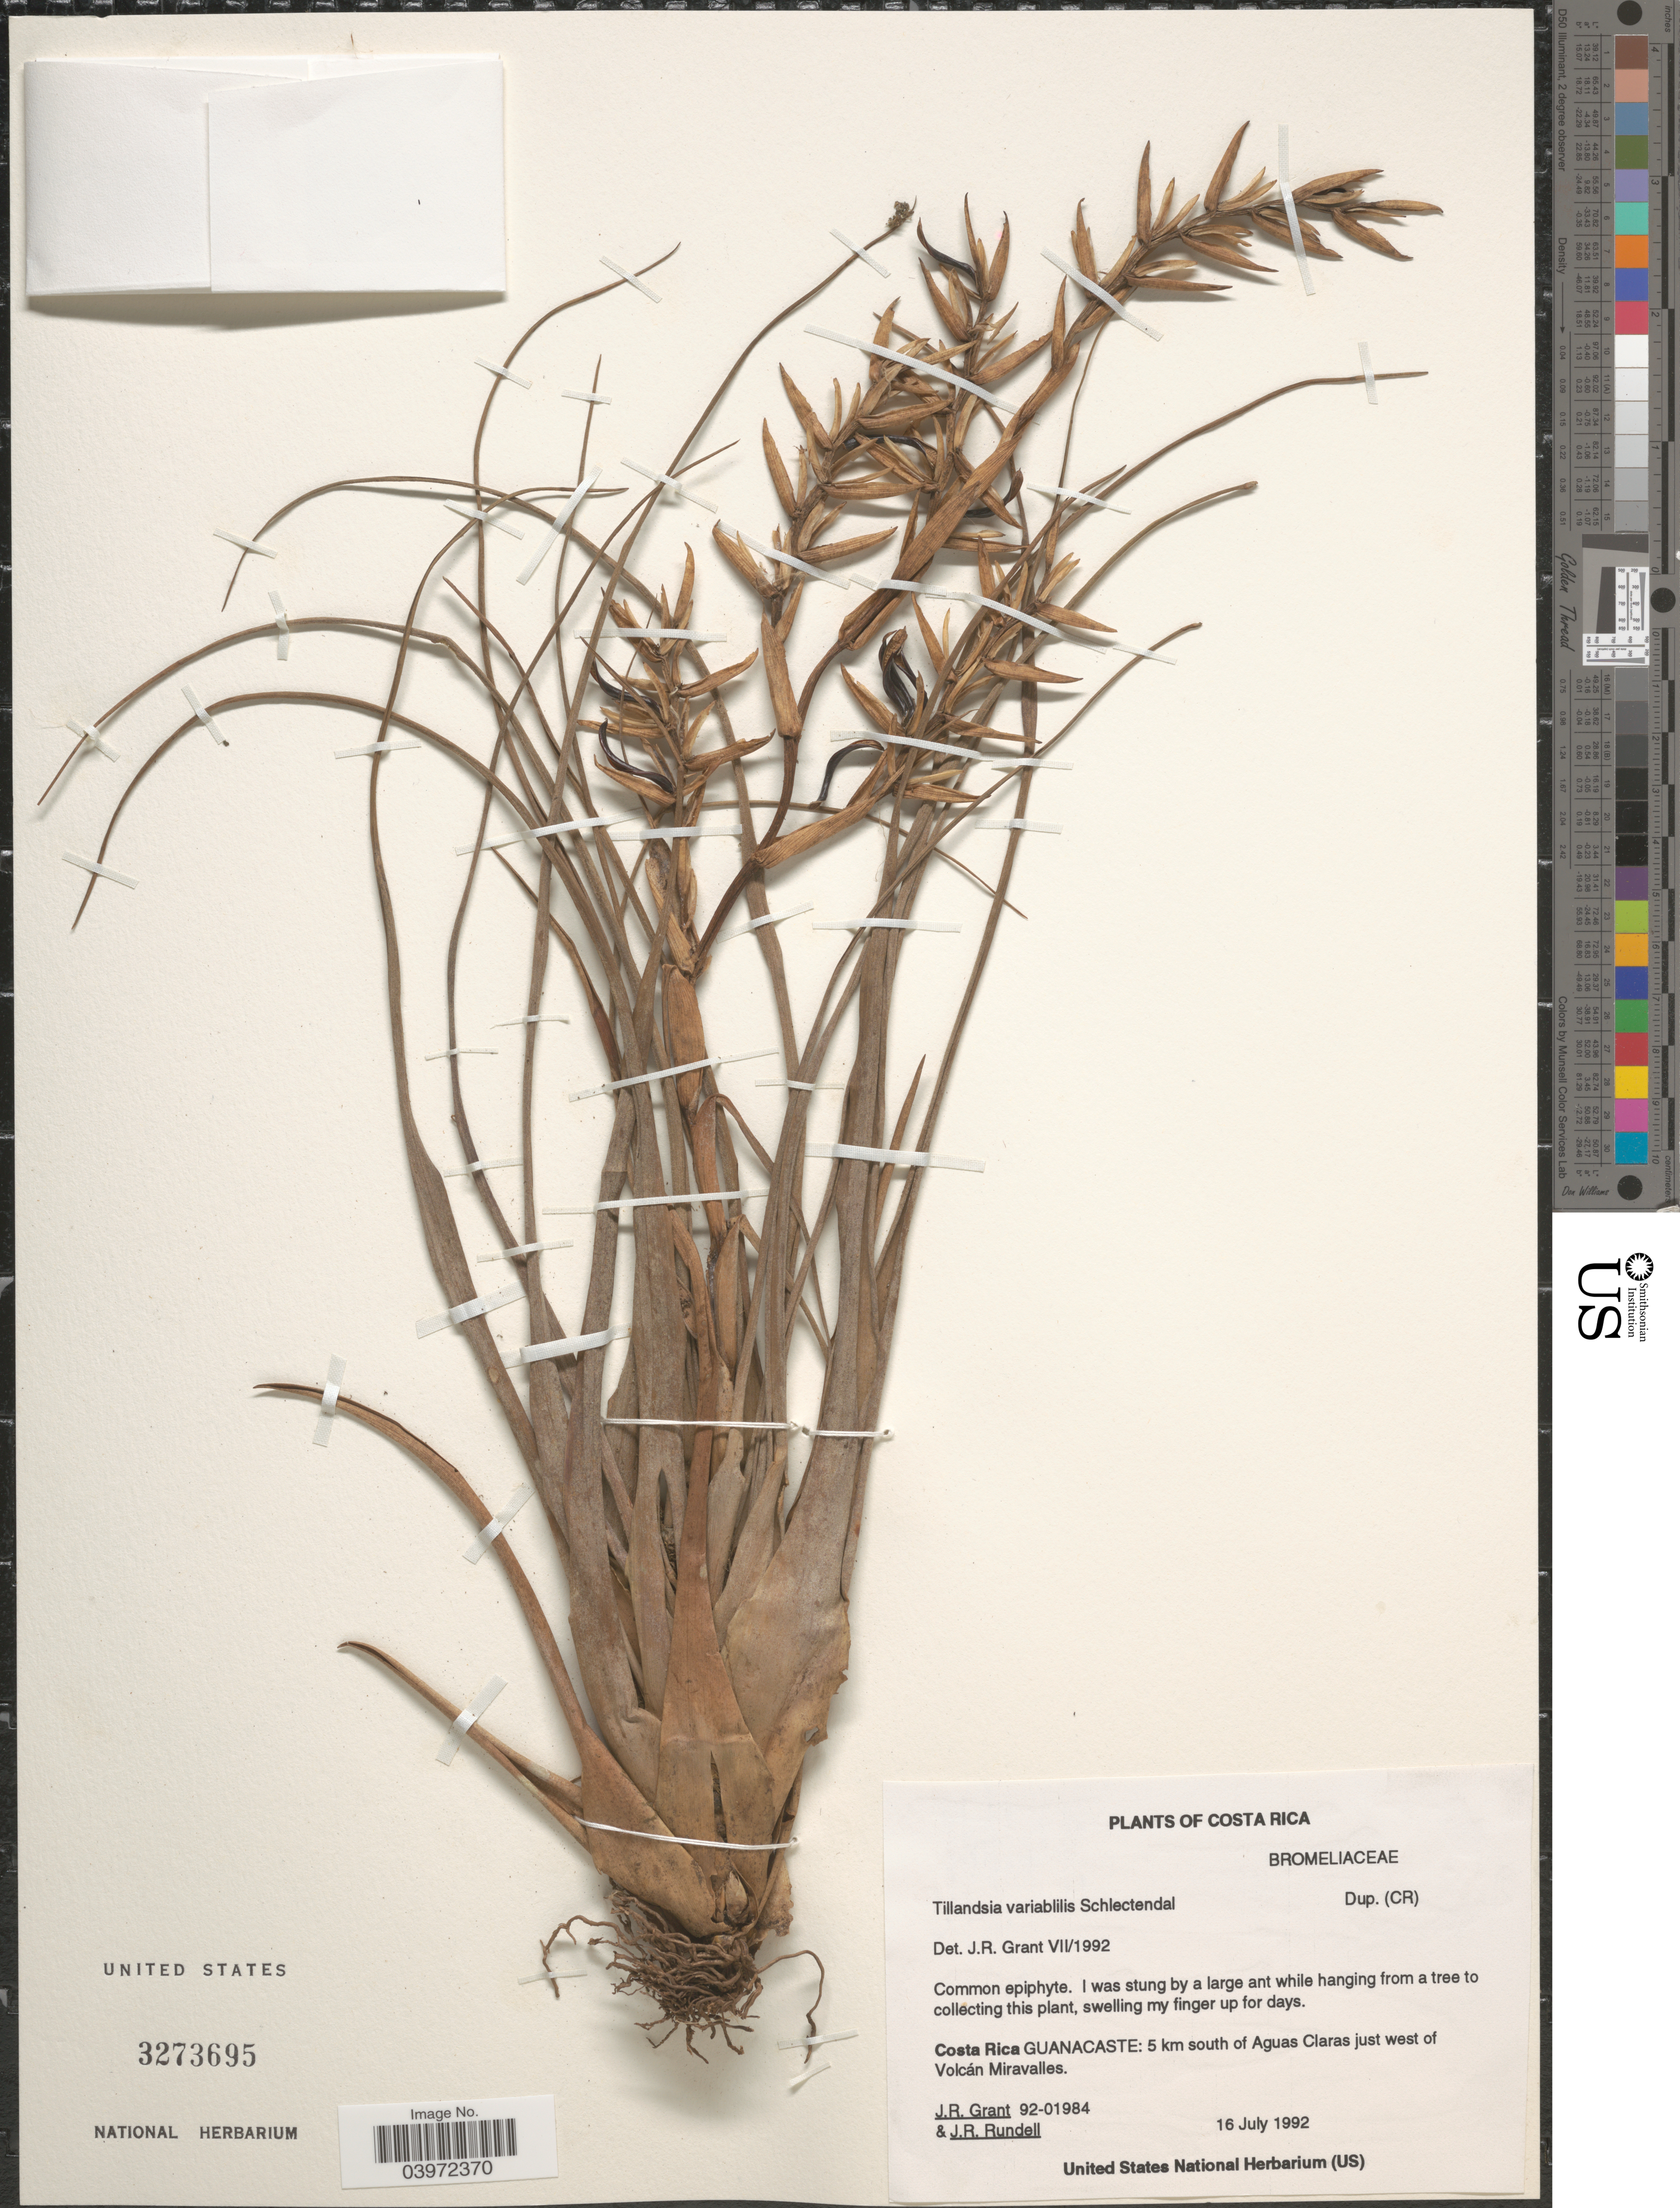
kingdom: Plantae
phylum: Tracheophyta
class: Liliopsida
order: Poales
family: Bromeliaceae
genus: Tillandsia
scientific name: Tillandsia variabilis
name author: Schltdl.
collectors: J. Grant & J. R. Rundell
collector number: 92-01984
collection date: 1992-07-16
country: Costa Rica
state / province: Guanacaste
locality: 5 km south of Aguas Claras just west of Volcán Miravalles.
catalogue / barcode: US 3273695